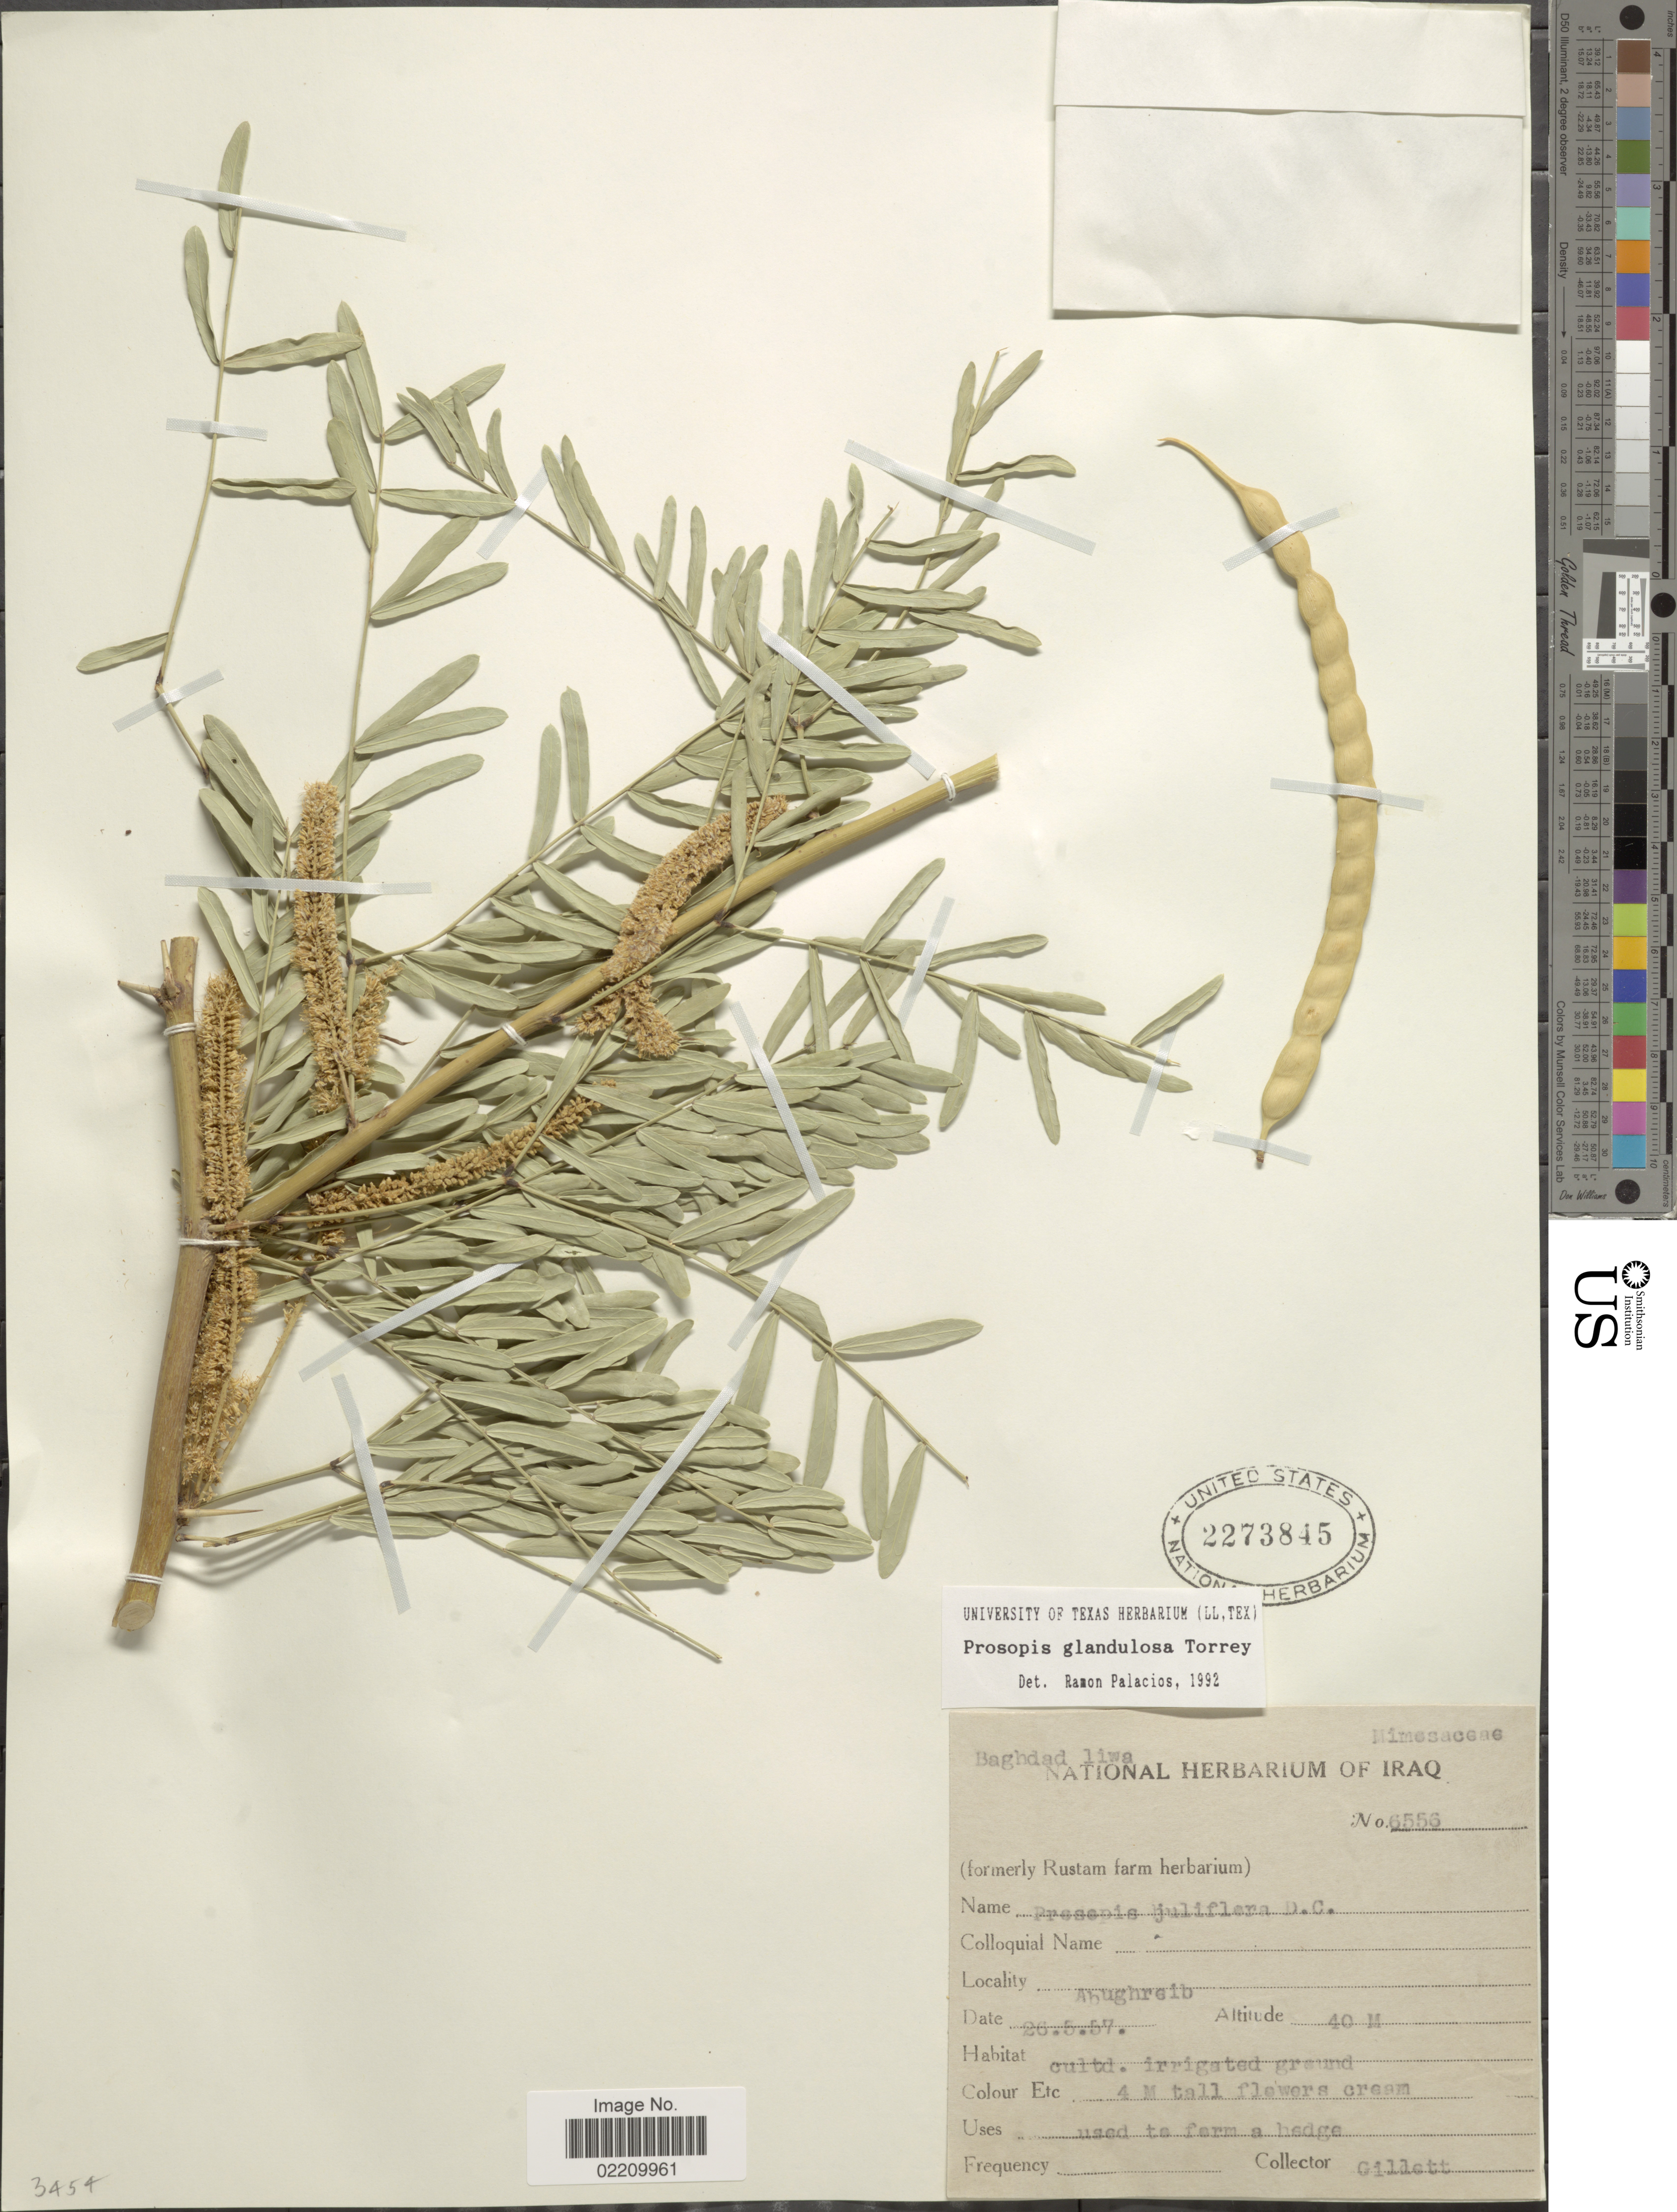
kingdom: Plantae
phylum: Tracheophyta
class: Magnoliopsida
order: Fabales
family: Fabaceae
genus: Neltuma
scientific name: Neltuma glandulosa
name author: (Torr.) Britton & Rose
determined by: Strong, Mark T., (BOT), Smithsonian Institution - National Museum of Natural History (UNITED STATES)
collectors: Gillett, --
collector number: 6556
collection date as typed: Transcribed d/m/y: 26/5/57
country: Iraq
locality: Baghdad liwa, Abughraib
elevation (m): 40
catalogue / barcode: US 2273845